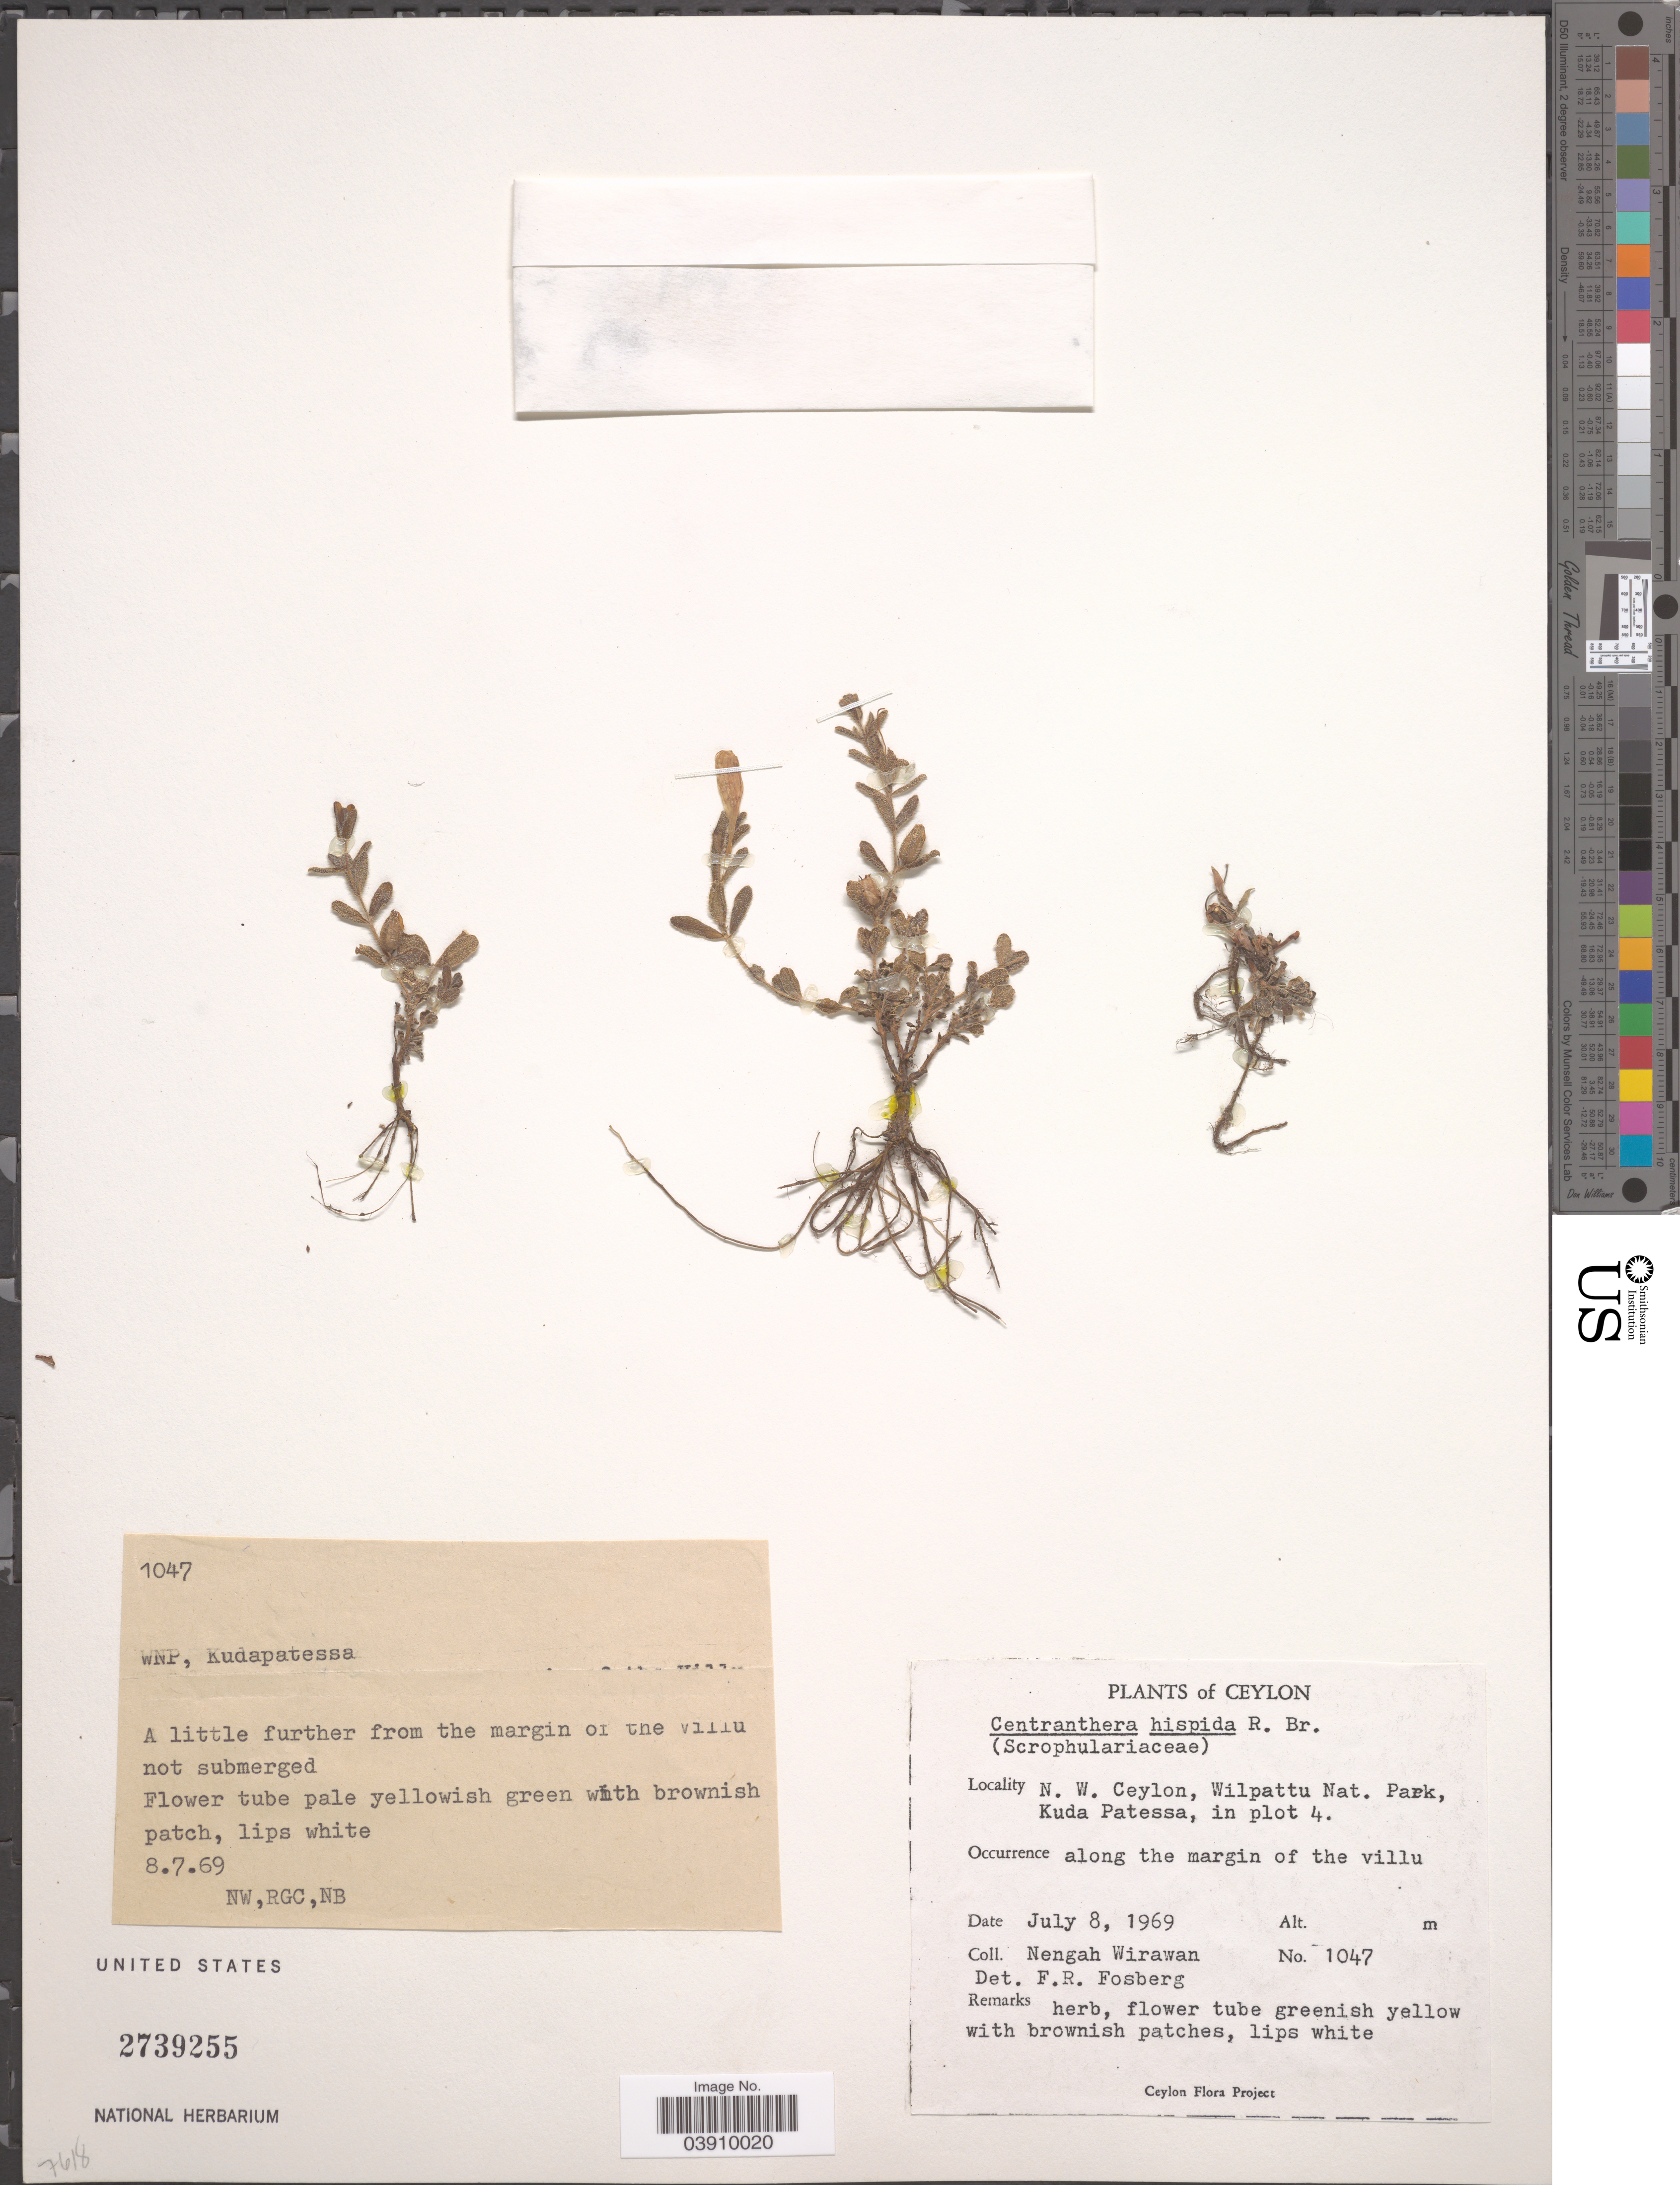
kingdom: Plantae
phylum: Tracheophyta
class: Magnoliopsida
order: Lamiales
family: Orobanchaceae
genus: Centranthera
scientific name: Centranthera hispida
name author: R. Br.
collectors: N. Wirawan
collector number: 1047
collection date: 1969-07-08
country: Sri Lanka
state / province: North Western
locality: Ceylon. Wilpattu Nat. Park, Kuda Patessa, in plot 4.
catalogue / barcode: US 2739255